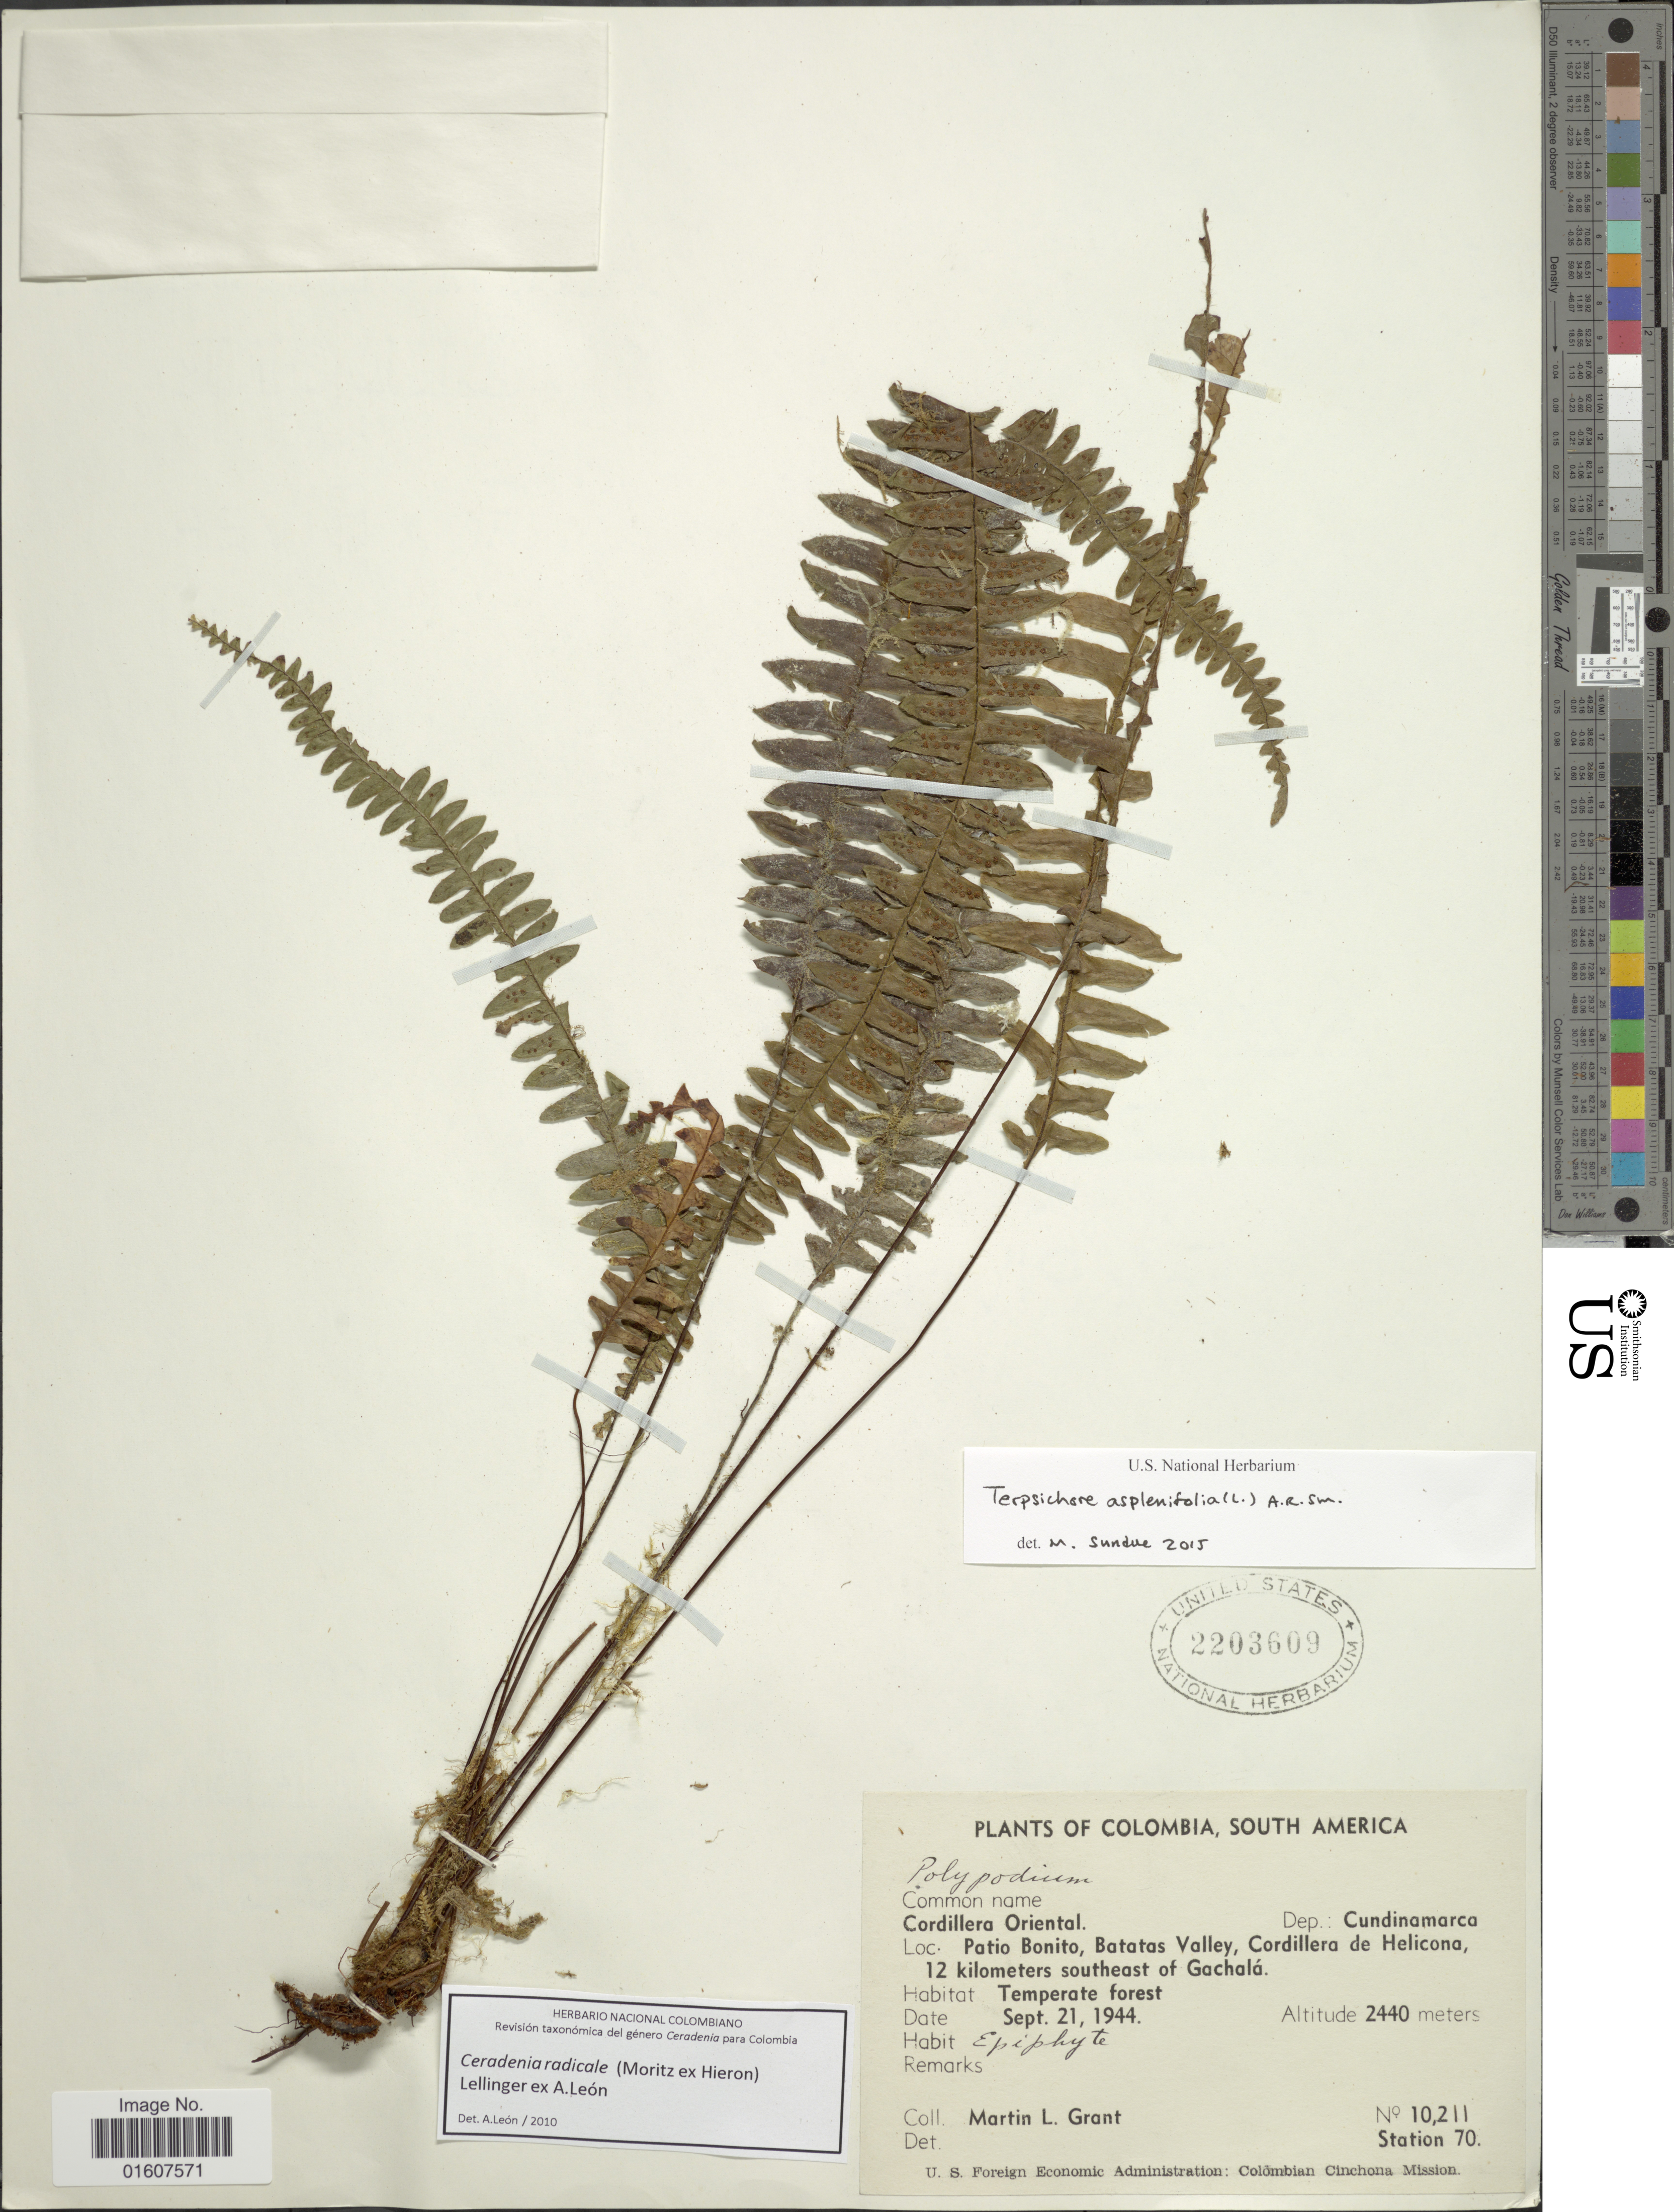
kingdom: Plantae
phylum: Tracheophyta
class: Polypodiopsida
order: Polypodiales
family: Polypodiaceae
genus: Terpsichore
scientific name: Terpsichore asplenifolia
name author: (L.) A.R. Sm.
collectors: M. L. Grant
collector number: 10211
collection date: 1944-09-21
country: Colombia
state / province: Cundinamarca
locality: Cordillera Oriental, Dep: Cundinamarca, Patio Bonito, Batatas Valley, Cordillera de Helicona, 12 kilometers southeast of Gachalá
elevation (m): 2440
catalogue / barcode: US 2203609